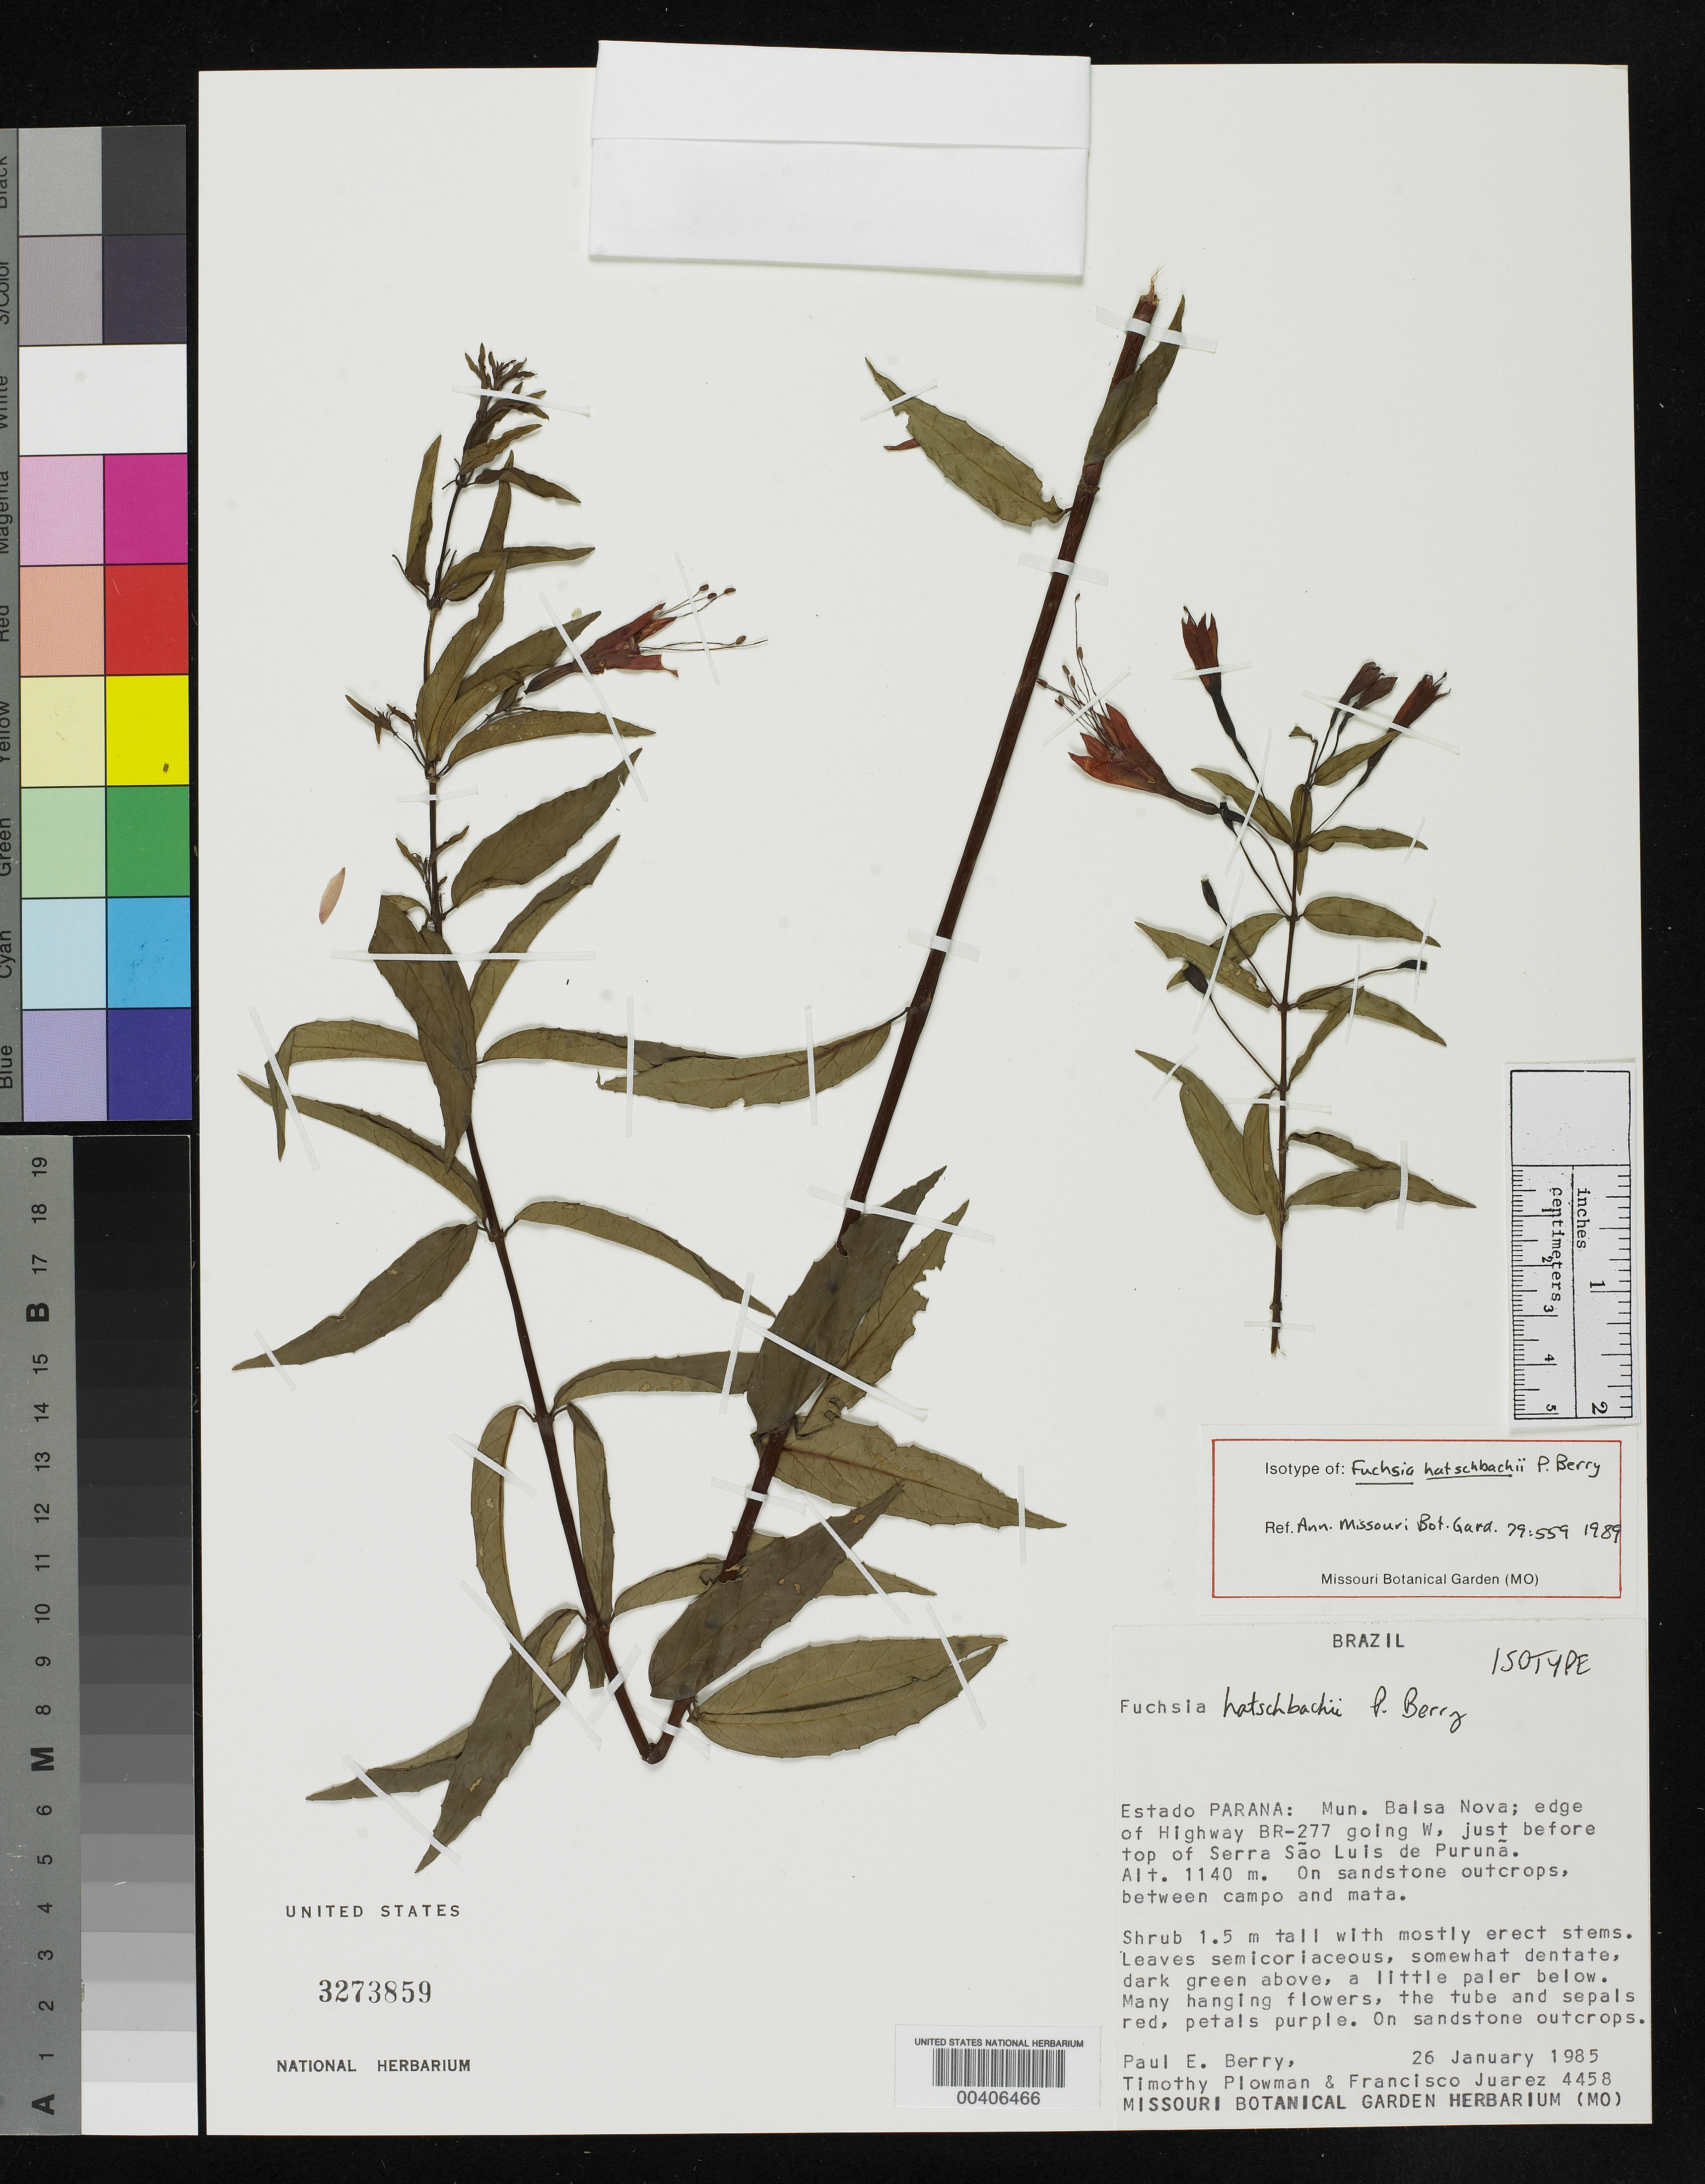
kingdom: Plantae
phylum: Tracheophyta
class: Magnoliopsida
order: Myrtales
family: Onagraceae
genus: Fuchsia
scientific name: Fuchsia hatschbachii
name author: P.E. Berry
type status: Isotype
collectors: P. E. Berry, T. Plowman & F. Juarez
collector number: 4458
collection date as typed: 26 Jan 1985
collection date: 1985-01-26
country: Brazil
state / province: Paraná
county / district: Balsa Nova Mun.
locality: Edge of Highway BR-277 going W, just before top of Serra Sao Luis de Paruna.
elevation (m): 1140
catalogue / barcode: US 3273859